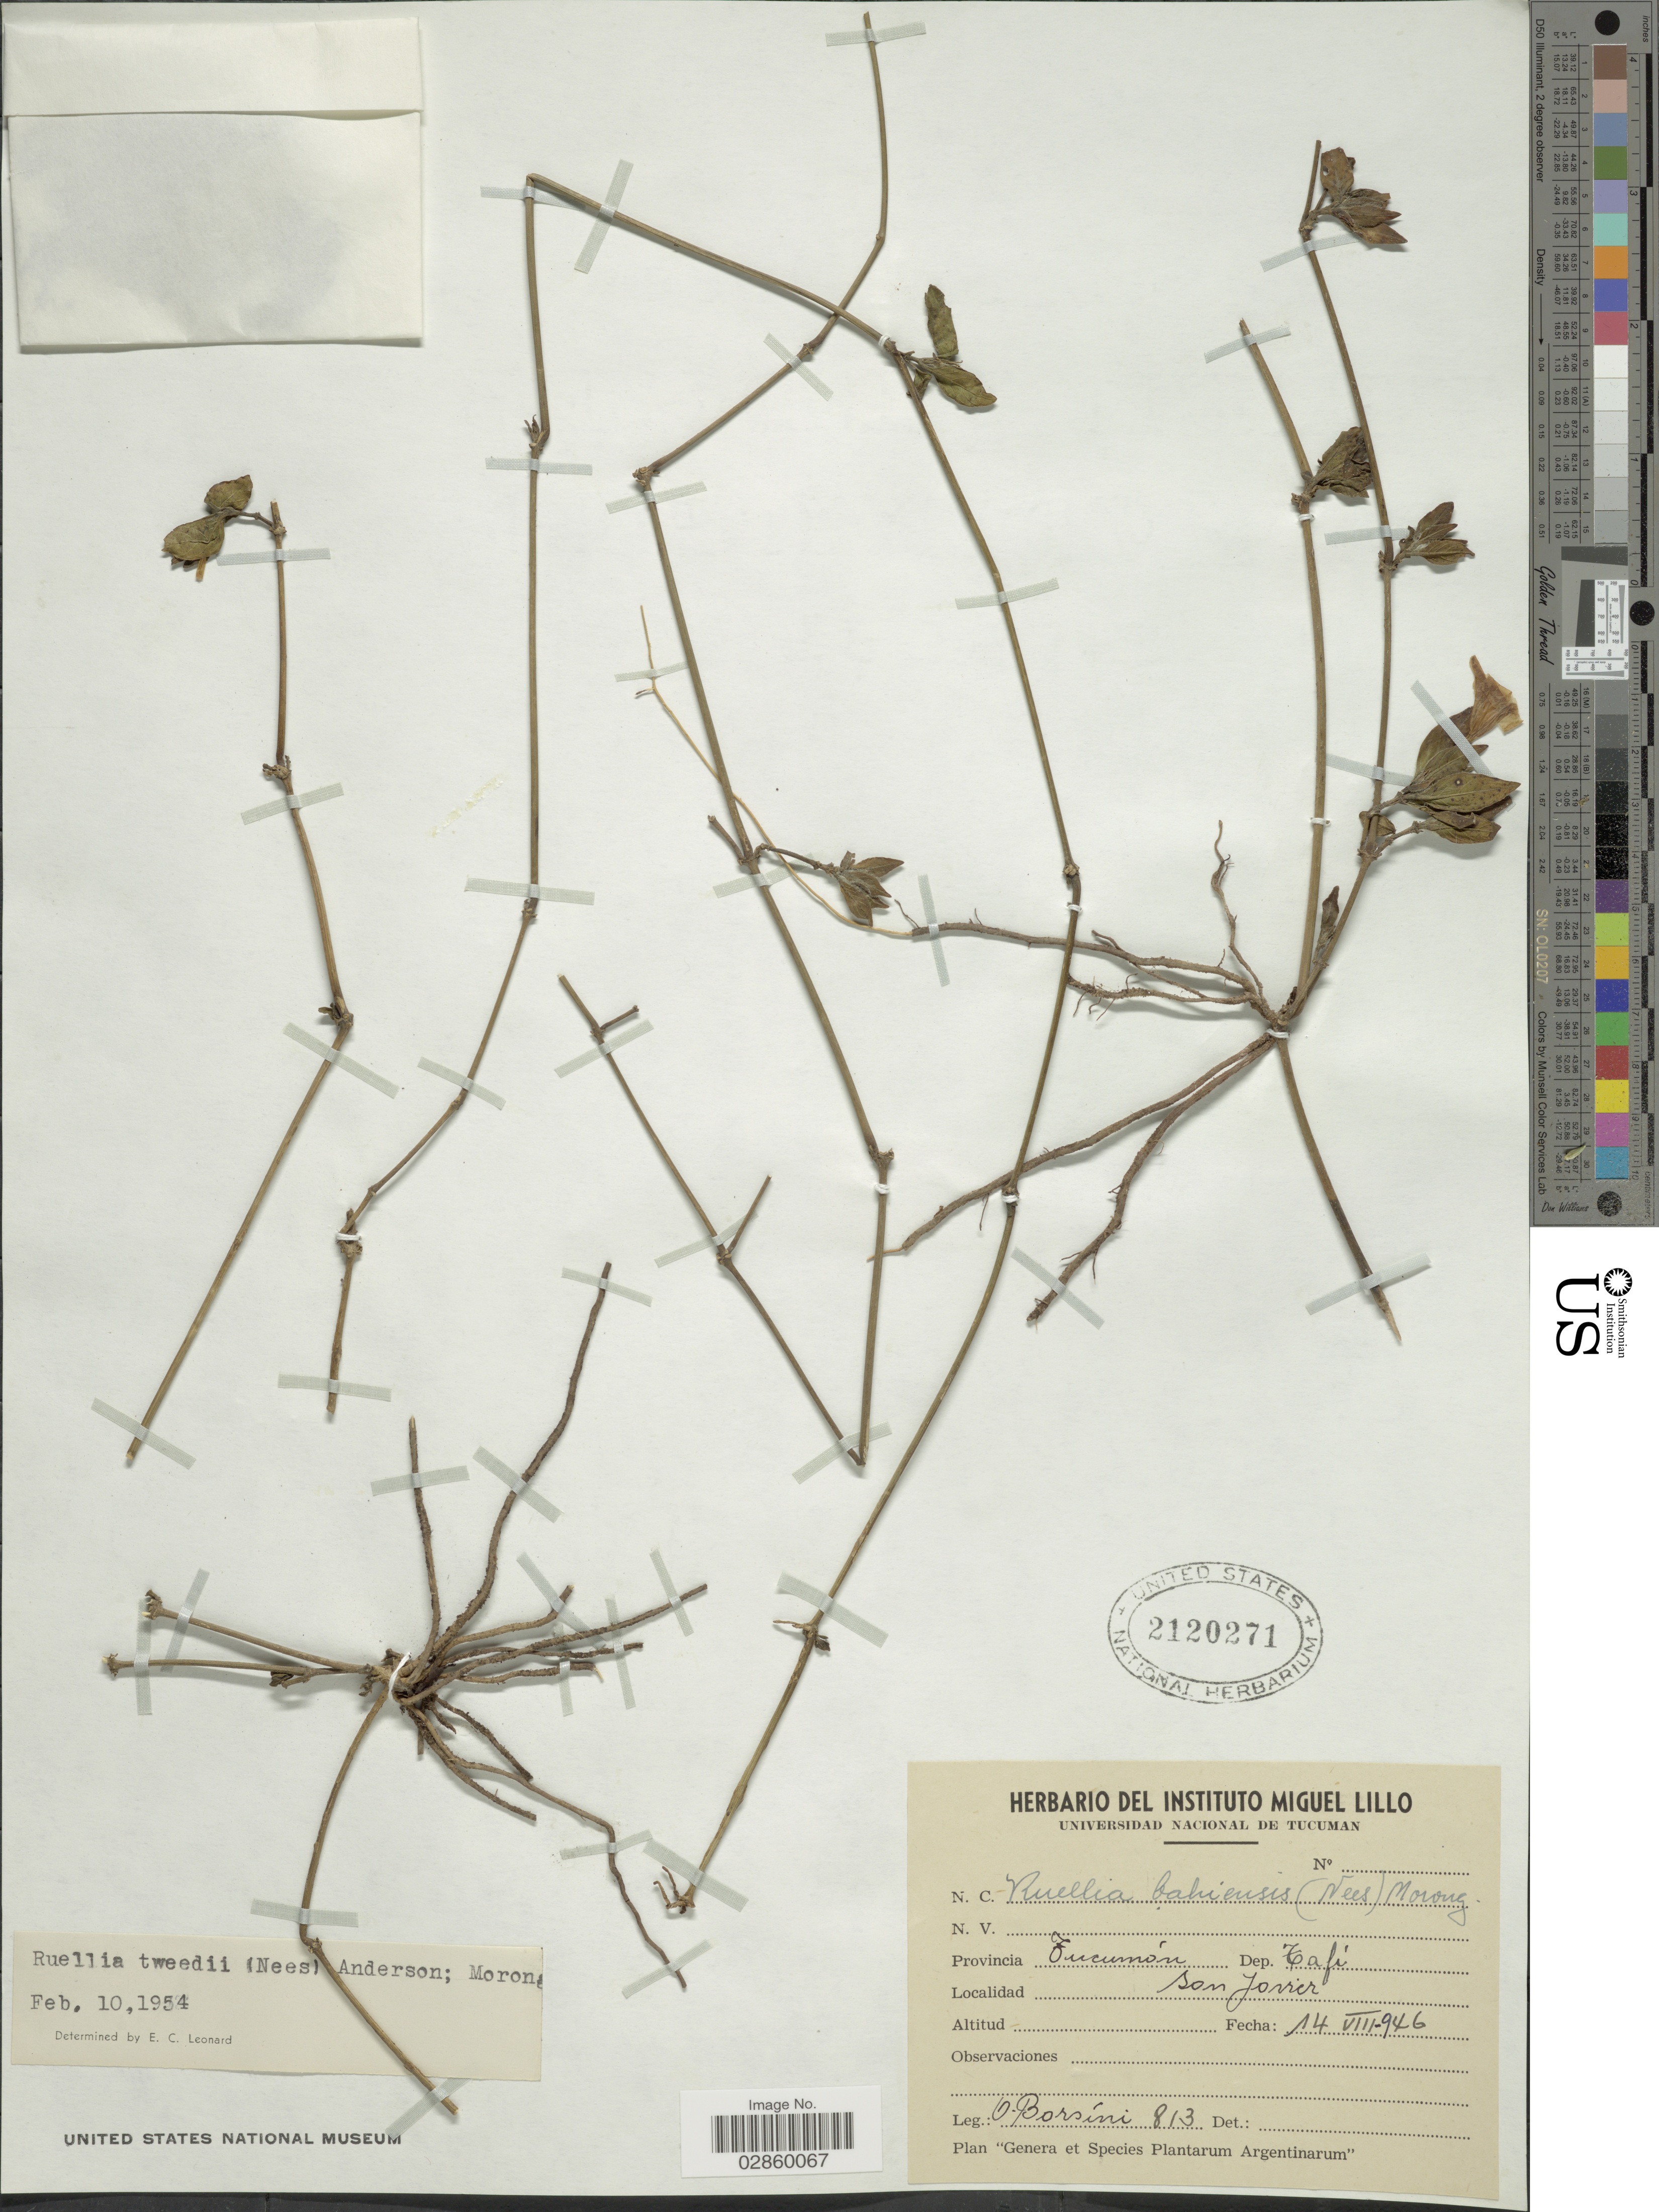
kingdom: Plantae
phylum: Tracheophyta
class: Magnoliopsida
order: Lamiales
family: Acanthaceae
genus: Ruellia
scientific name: Ruellia erythropus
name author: (Nees) Lindau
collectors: O. H. Borsini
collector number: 813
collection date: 1946-08-14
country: Argentina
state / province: Tucuman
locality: Provincia Tucumán, Dep. Tafi, San Javier.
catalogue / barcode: US 2120271